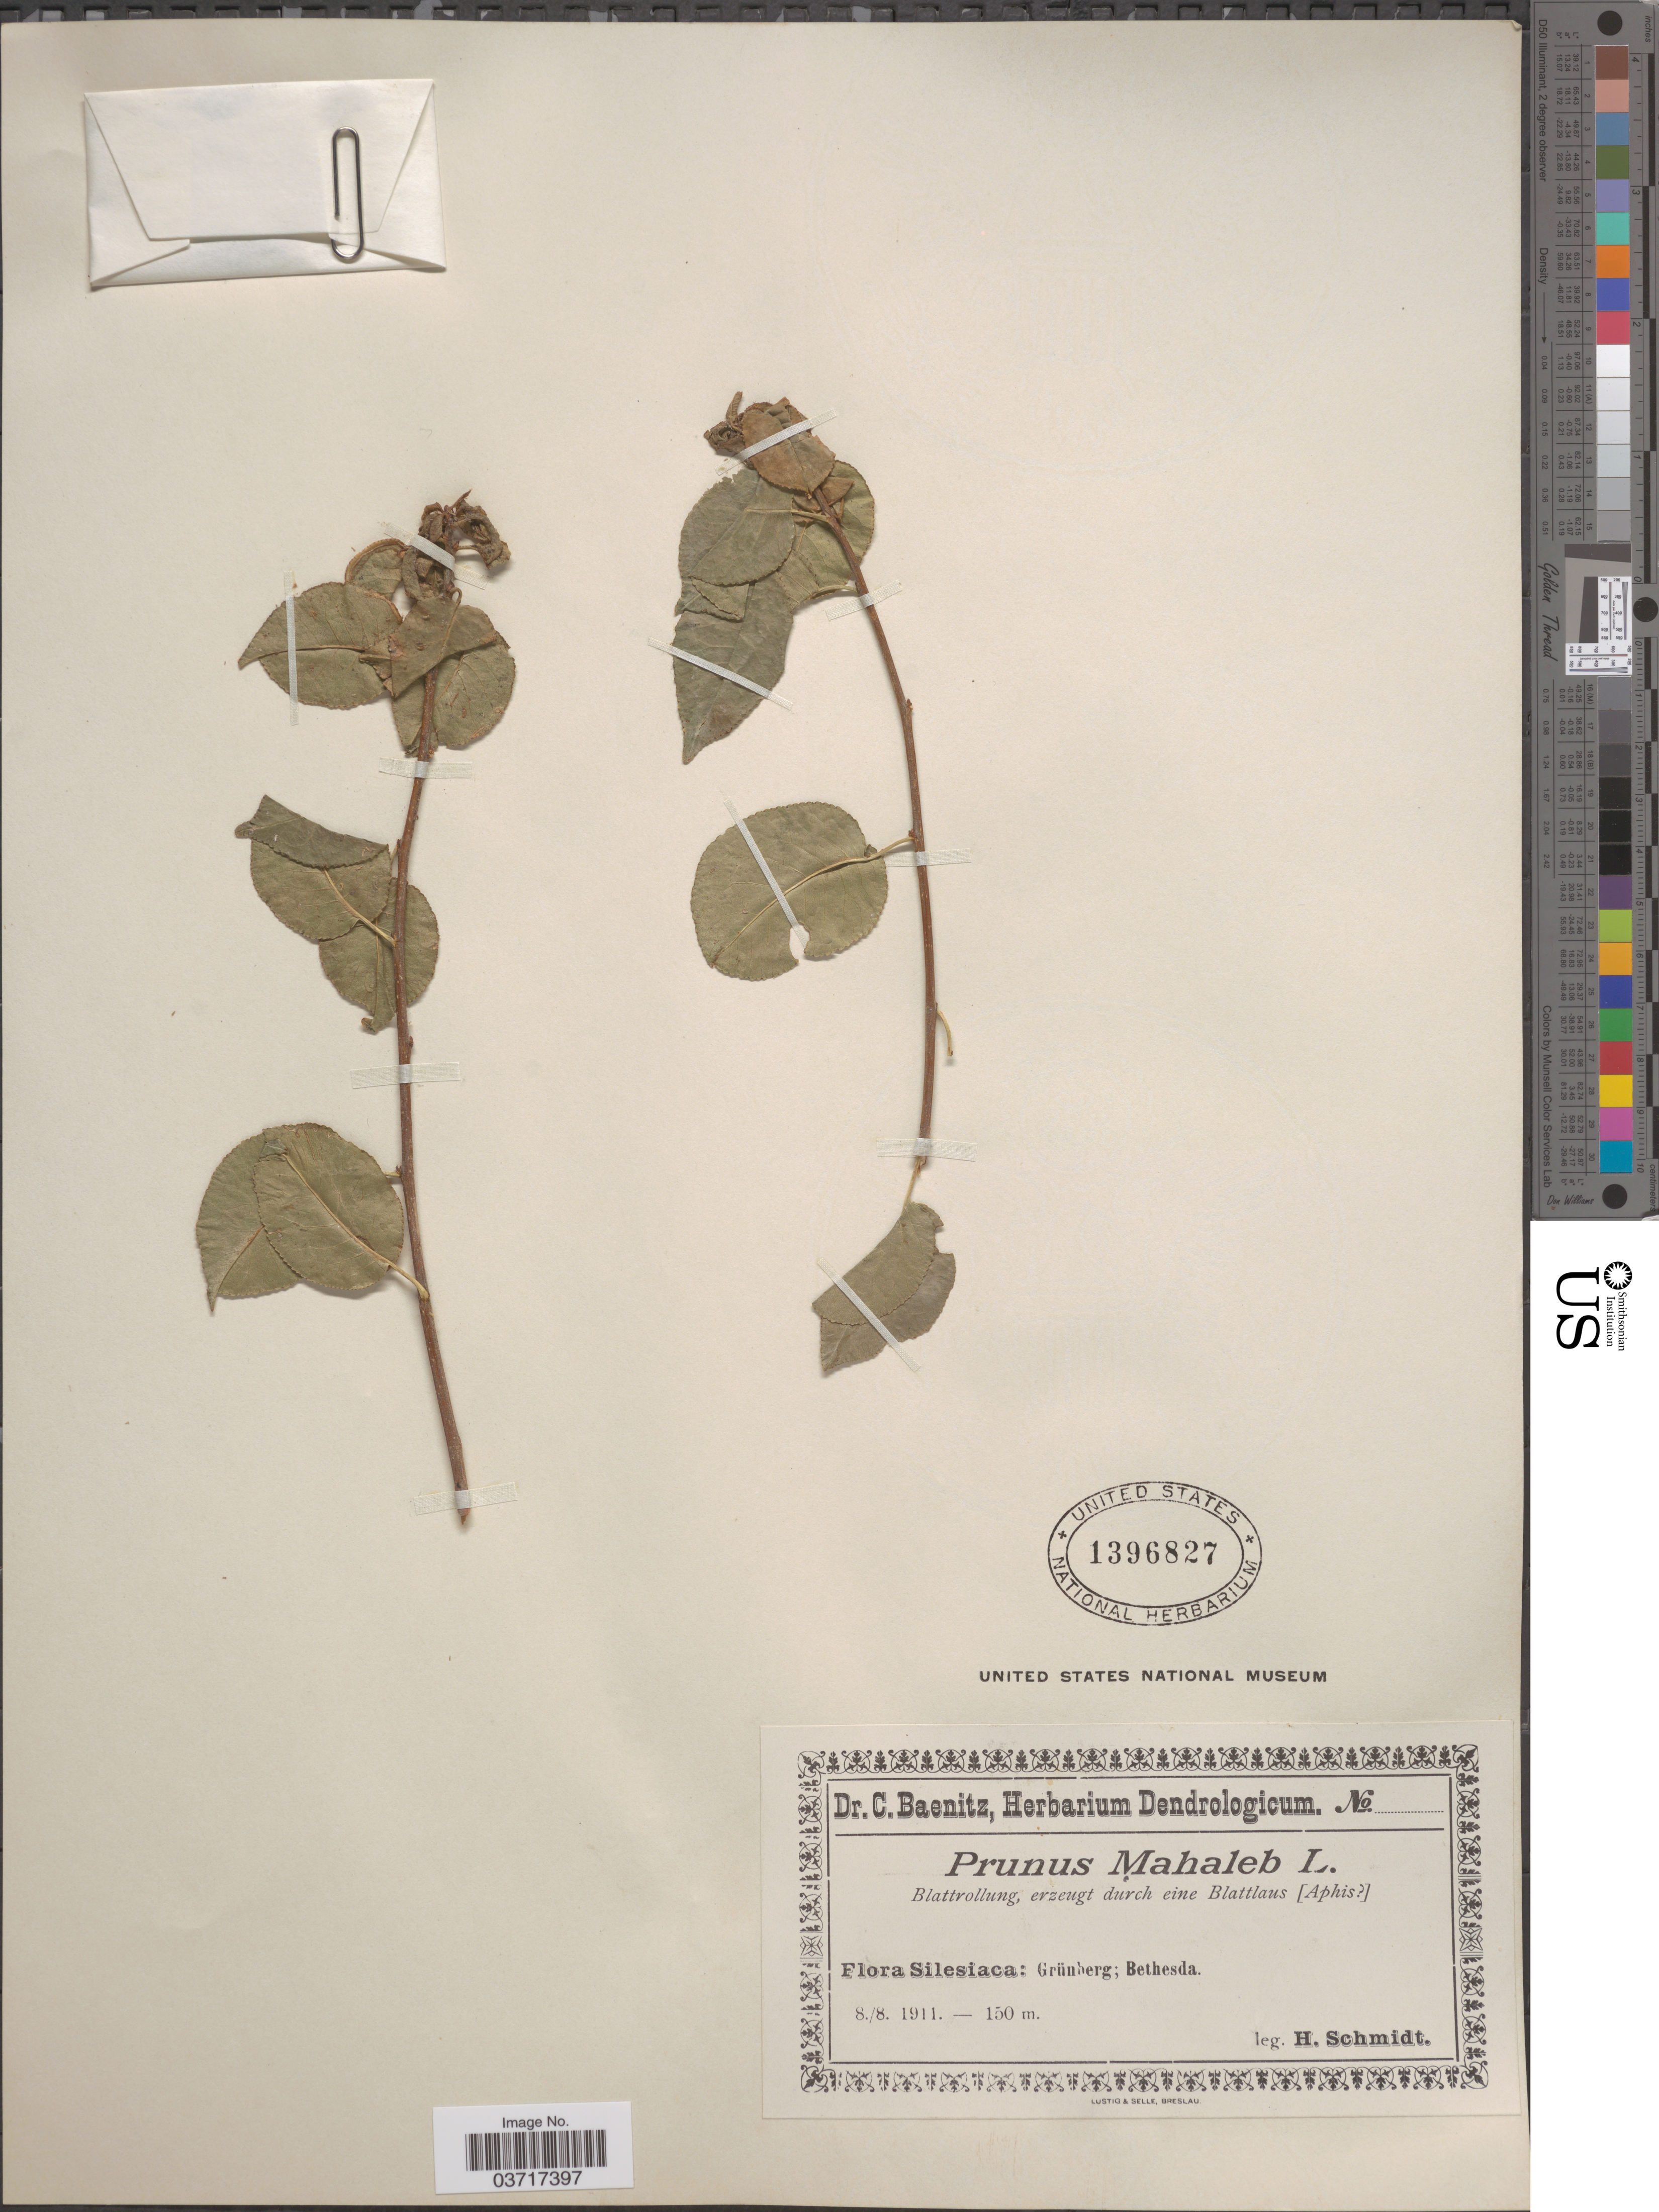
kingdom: Plantae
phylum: Tracheophyta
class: Magnoliopsida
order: Rosales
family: Rosaceae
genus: Prunus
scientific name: Prunus mahaleb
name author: L.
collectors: H. Schmidt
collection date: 1911-08-08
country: Poland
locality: Silesiaca: Grünberg; Bethesda.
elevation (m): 150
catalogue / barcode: US 1396827